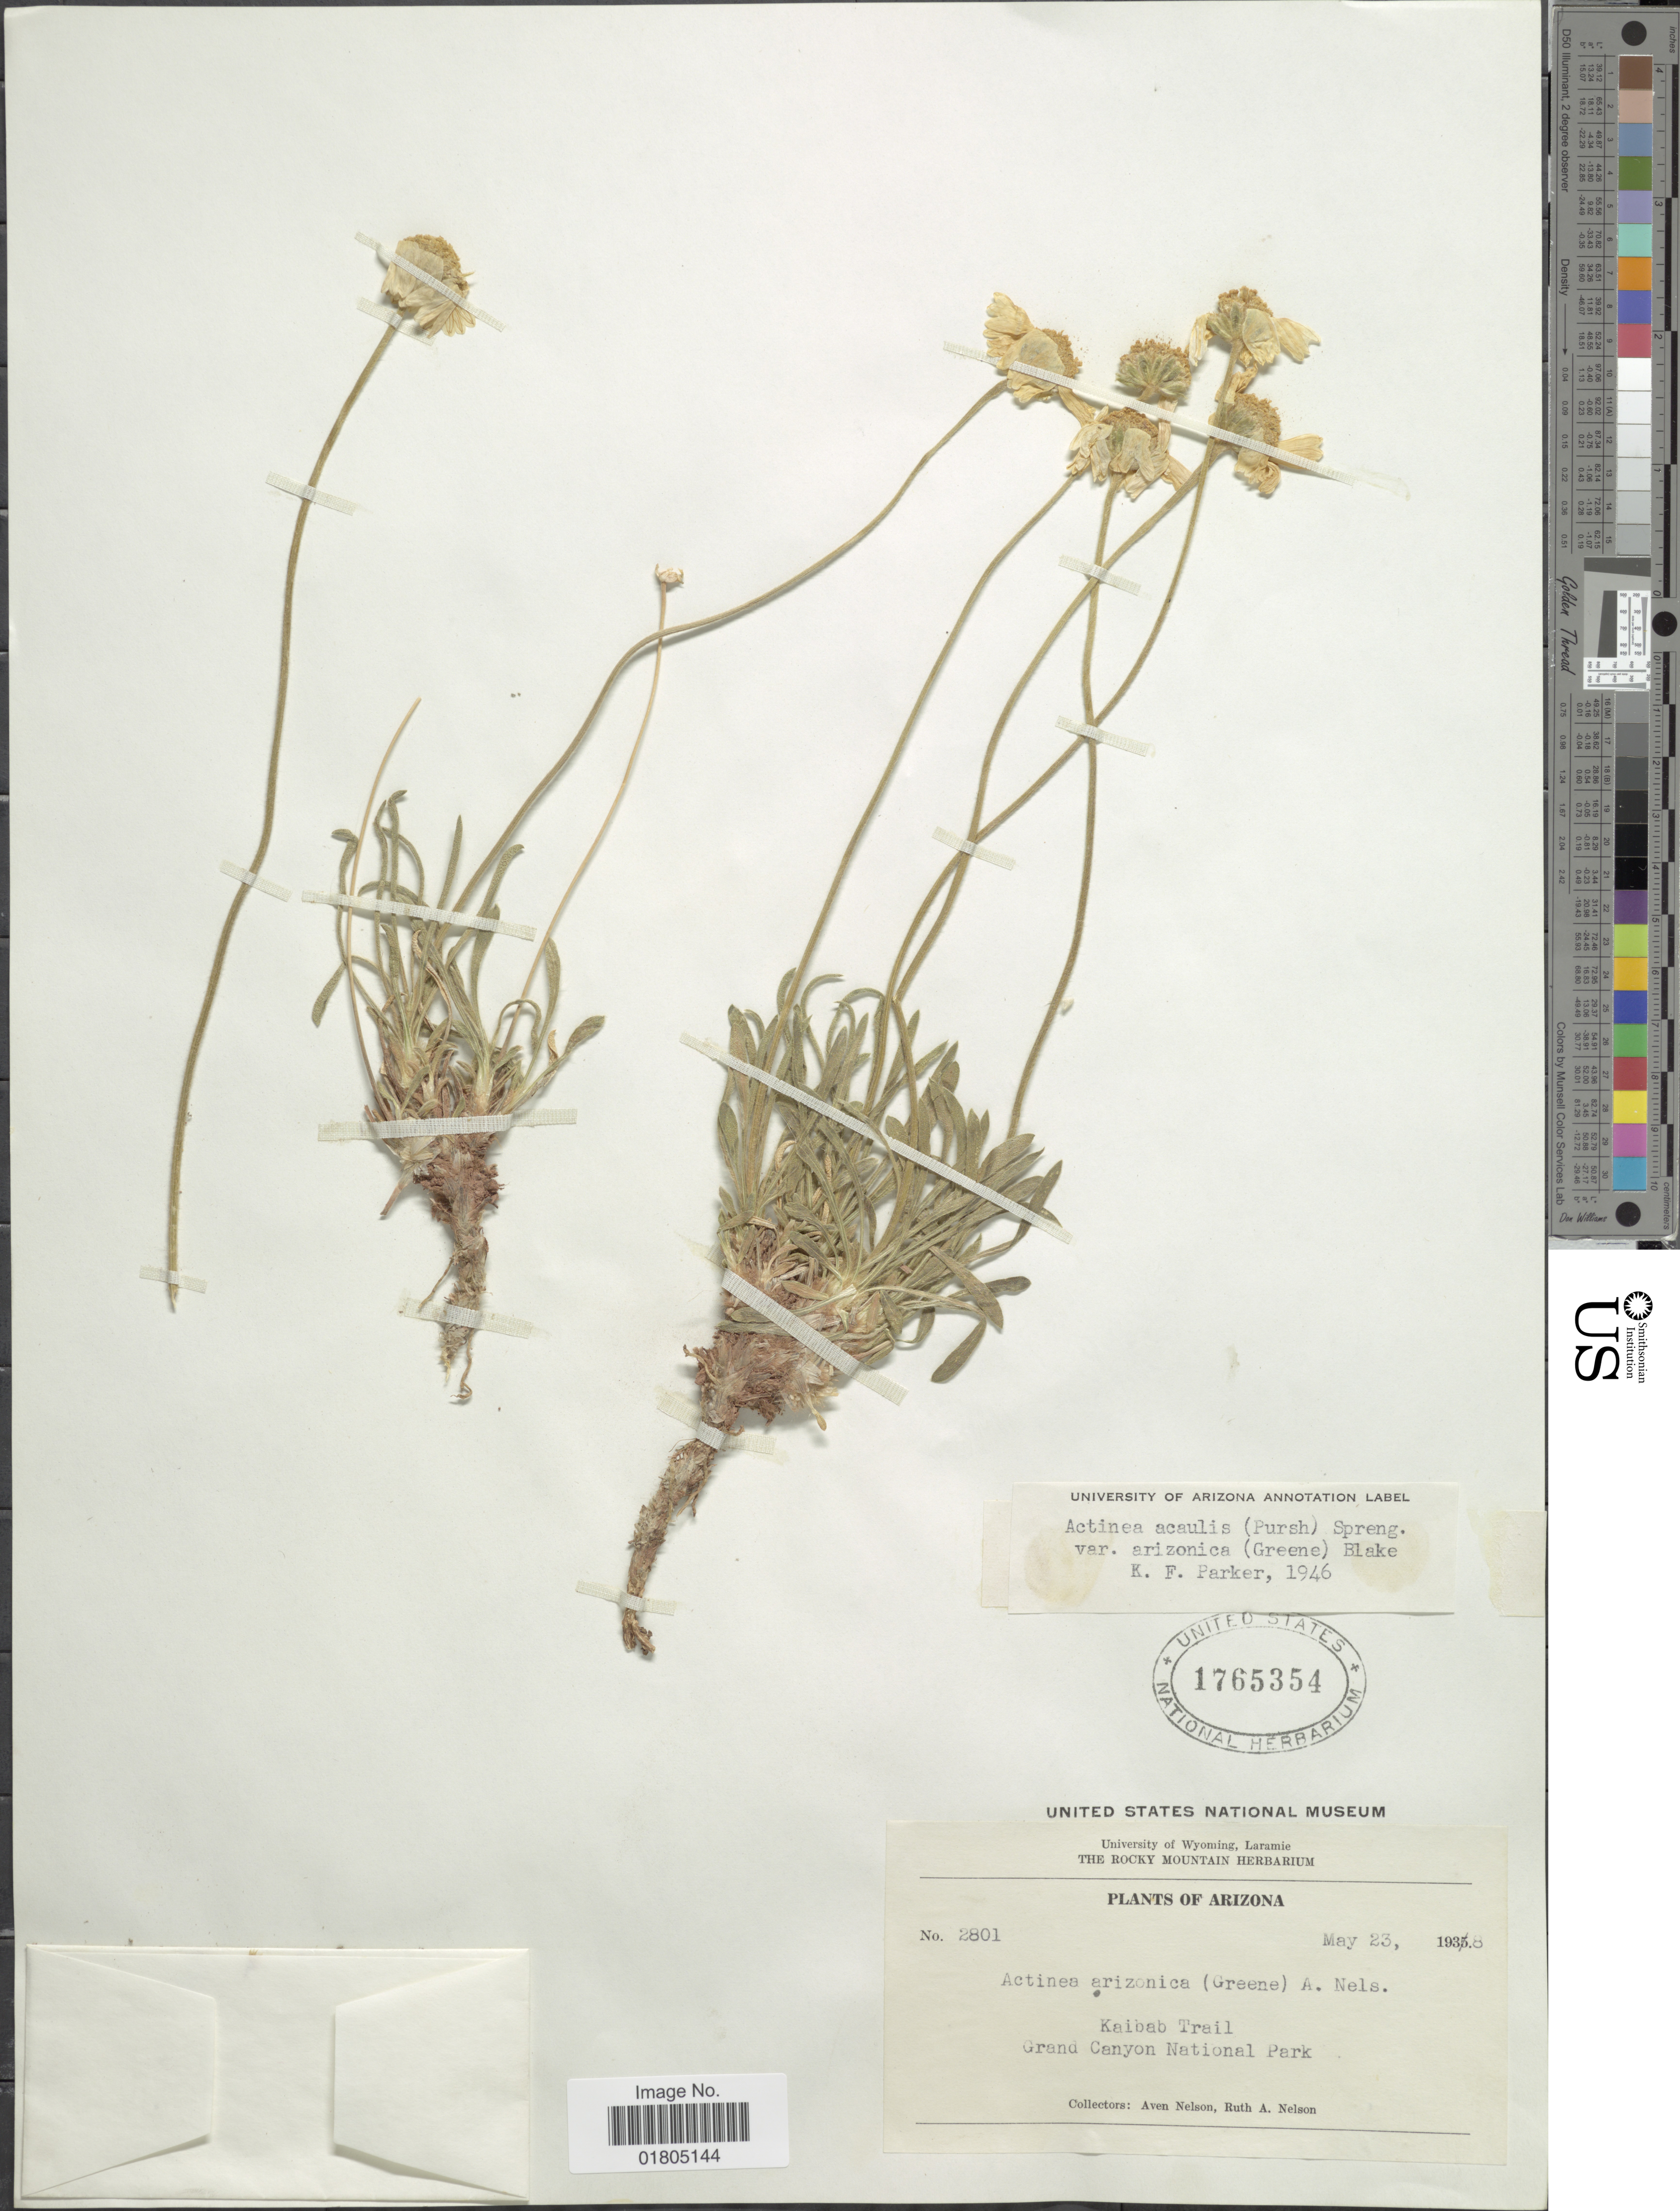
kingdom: Plantae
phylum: Tracheophyta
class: Magnoliopsida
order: Asterales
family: Asteraceae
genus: Actinea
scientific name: Actinea acaulis var. arizonica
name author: (Greene) S.F. Blake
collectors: A. Nelson & R. A. Nelson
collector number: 2801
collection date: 1938-05-23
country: United States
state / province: Arizona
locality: Kaibab Trail, Grand Canyon National Park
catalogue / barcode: US 1765354